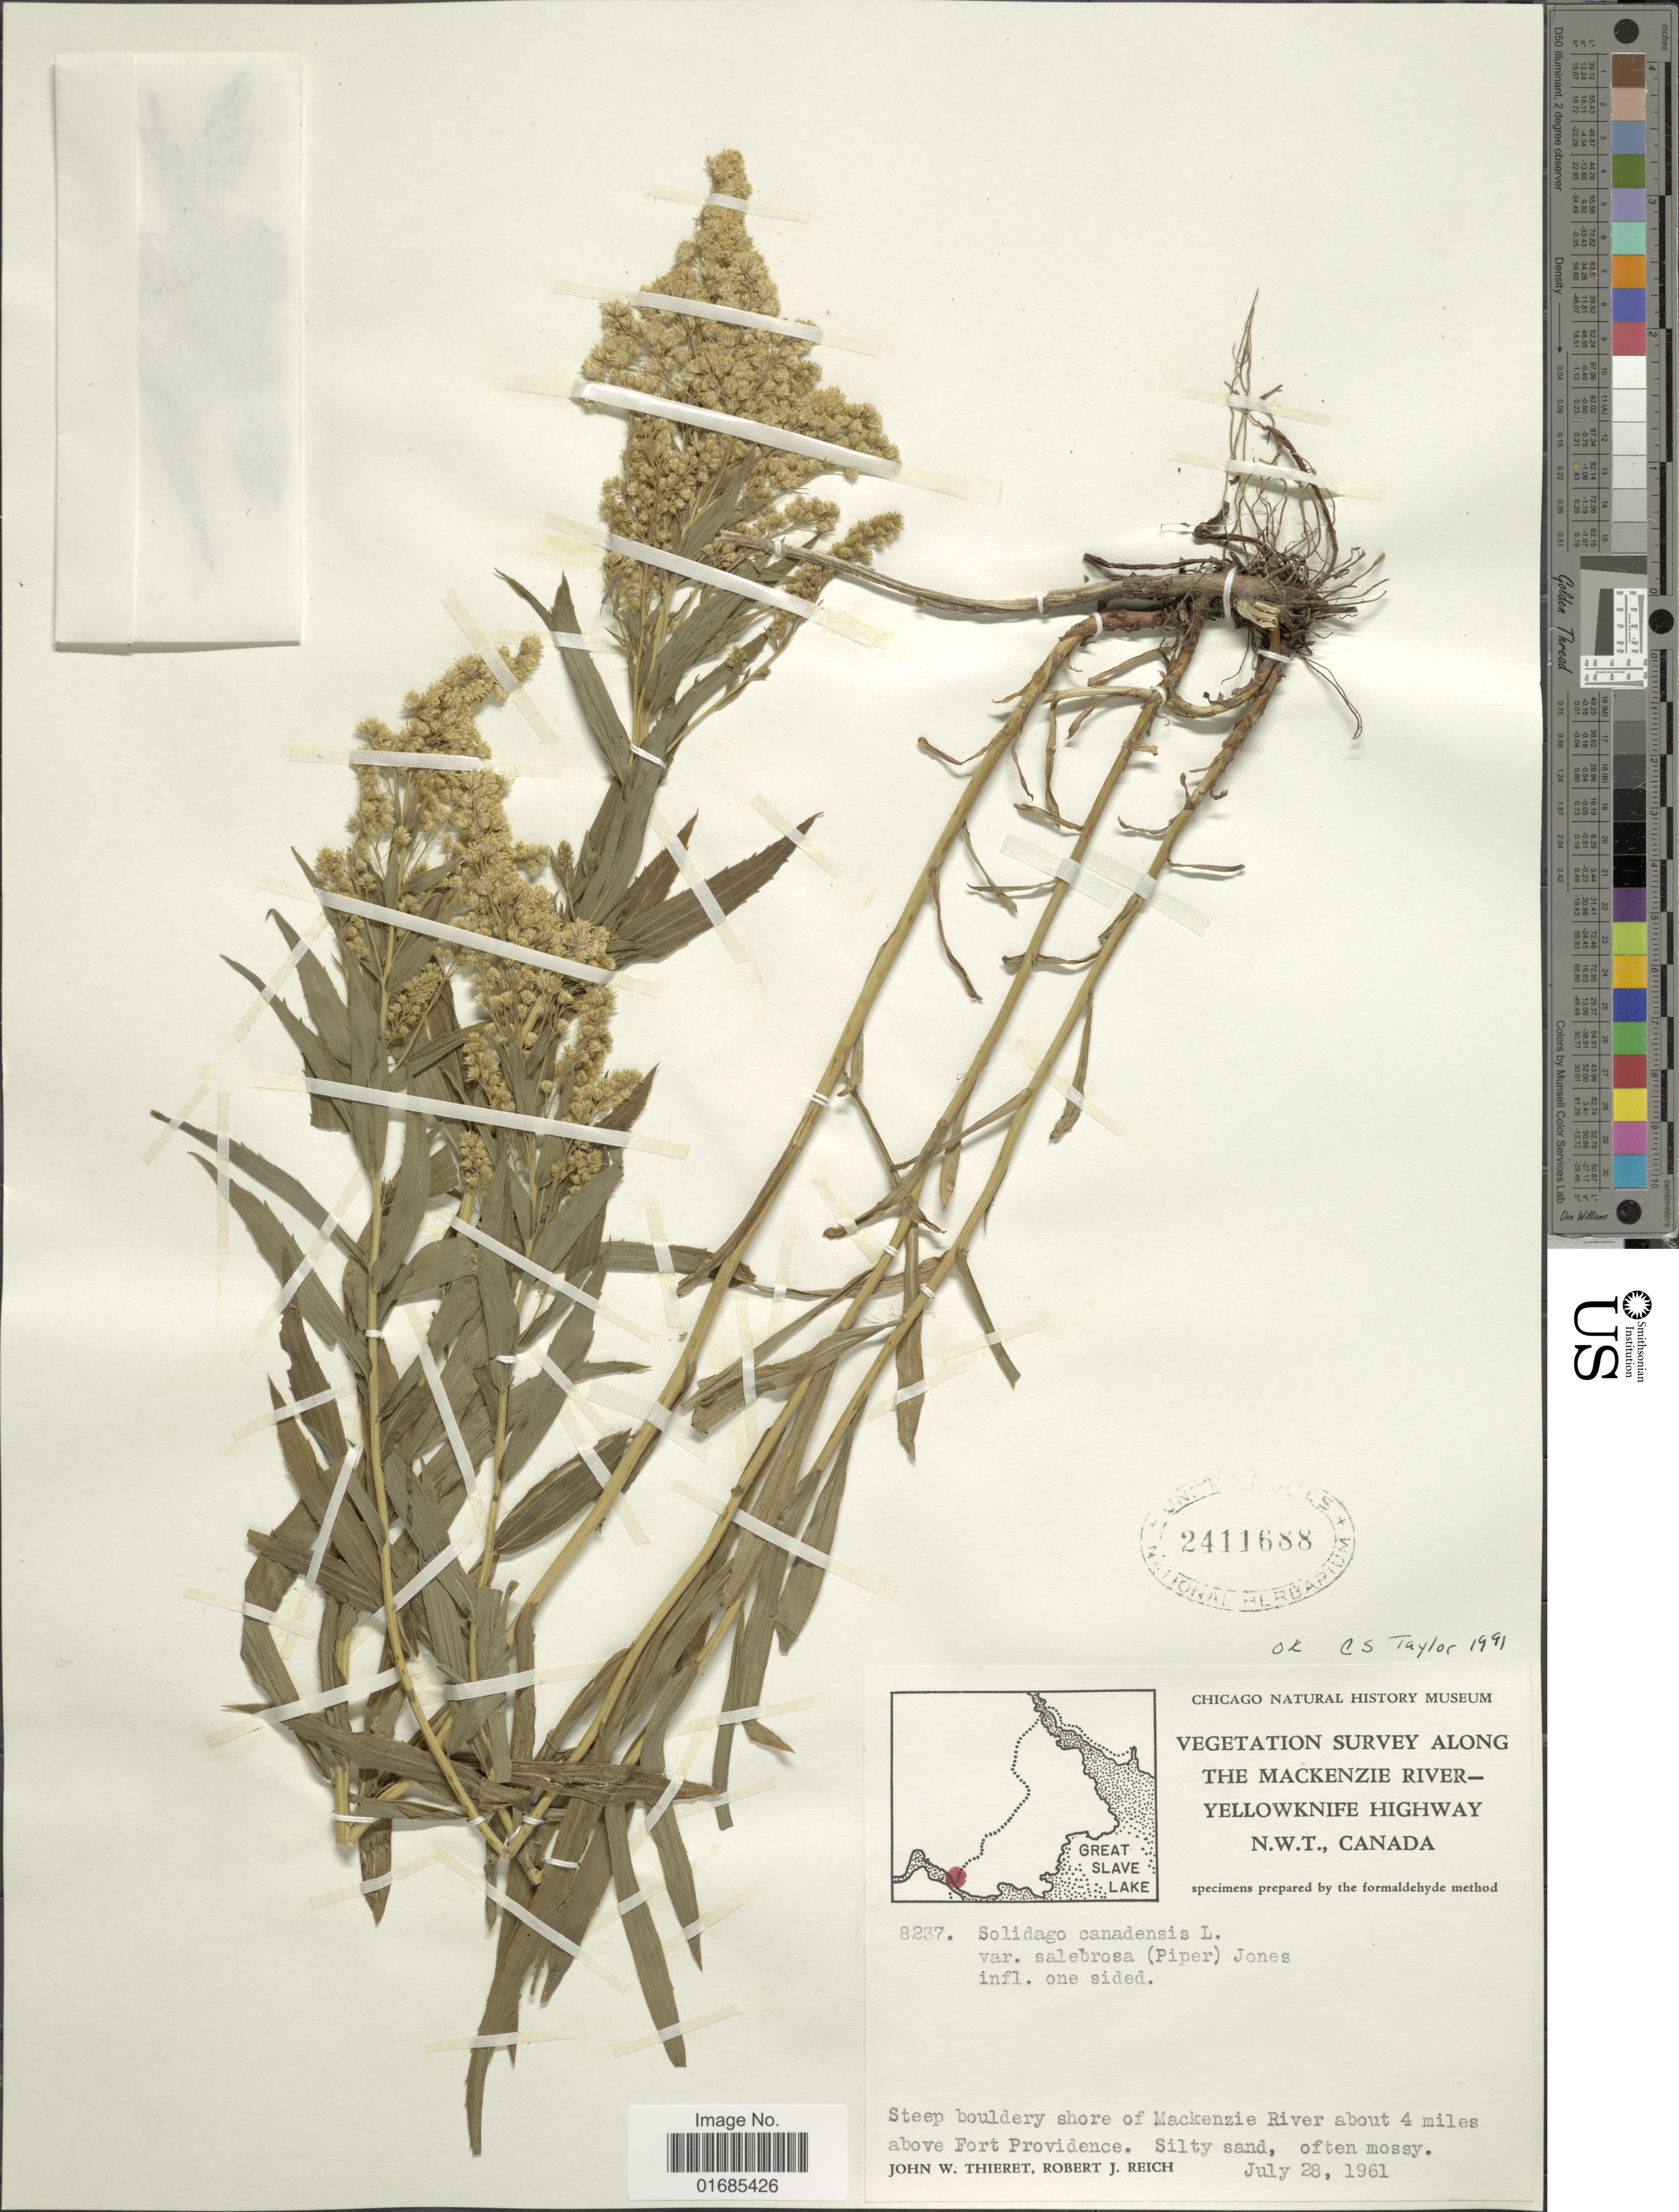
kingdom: Plantae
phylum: Tracheophyta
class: Magnoliopsida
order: Asterales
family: Asteraceae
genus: Solidago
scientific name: Solidago canadensis var. salebrosa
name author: (Piper) M.E. Jones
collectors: J. W. Thieret & R. Reich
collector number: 8237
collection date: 1961-07-28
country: Canada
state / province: Northwest Territories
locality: Along the Mackenzie River-Yellowknife Highway, steep bouldery shore of the Mackenzie River about 4 miles above Fort Providence, Silty sand, often mossy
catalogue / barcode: US 2411688